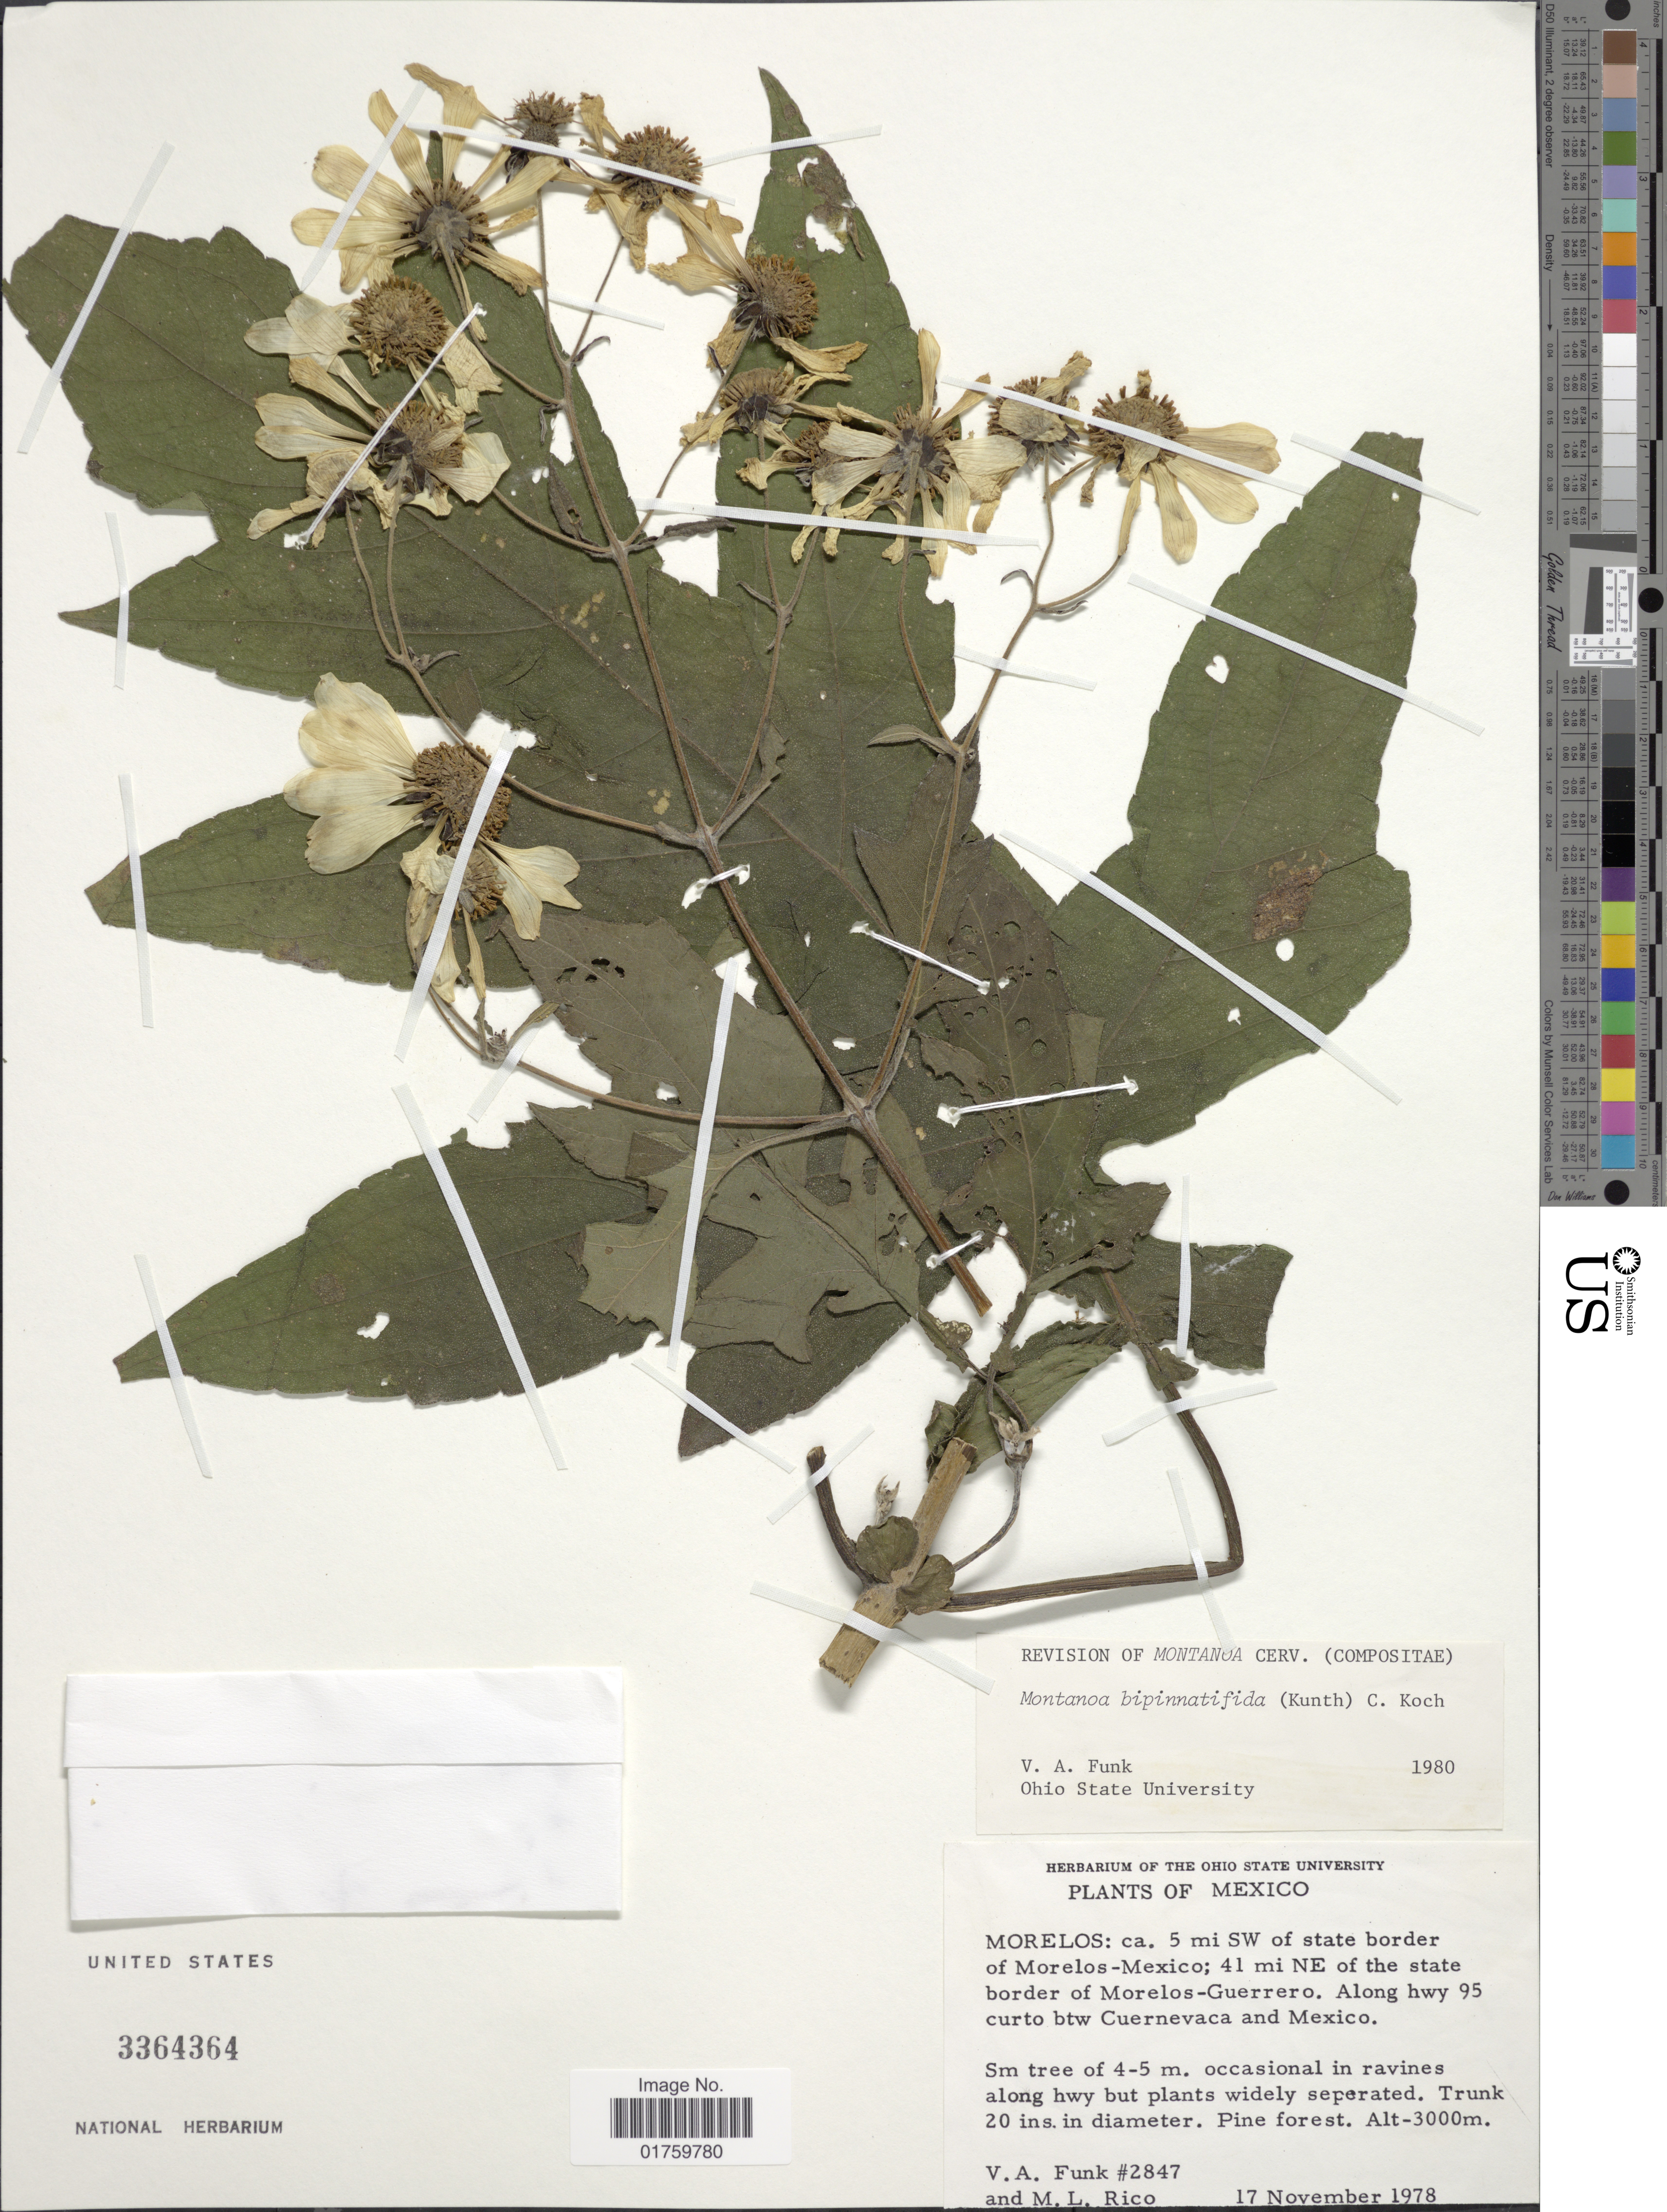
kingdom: Plantae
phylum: Tracheophyta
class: Magnoliopsida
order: Asterales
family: Asteraceae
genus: Montanoa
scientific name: Montanoa bipinnatifida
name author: (Kunth) C. Koch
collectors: V. Funk & M. Rico Arce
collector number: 2847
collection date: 1978-11-17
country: Mexico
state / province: Morelos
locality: Ca. 5 mi SW of state border of Morelos-Mexico; 41 mi NE of the state border of Morelos-Guerrero, along hwy 95 curto btw Cuernavaca and Mexico.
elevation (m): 3000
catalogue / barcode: US 3364364